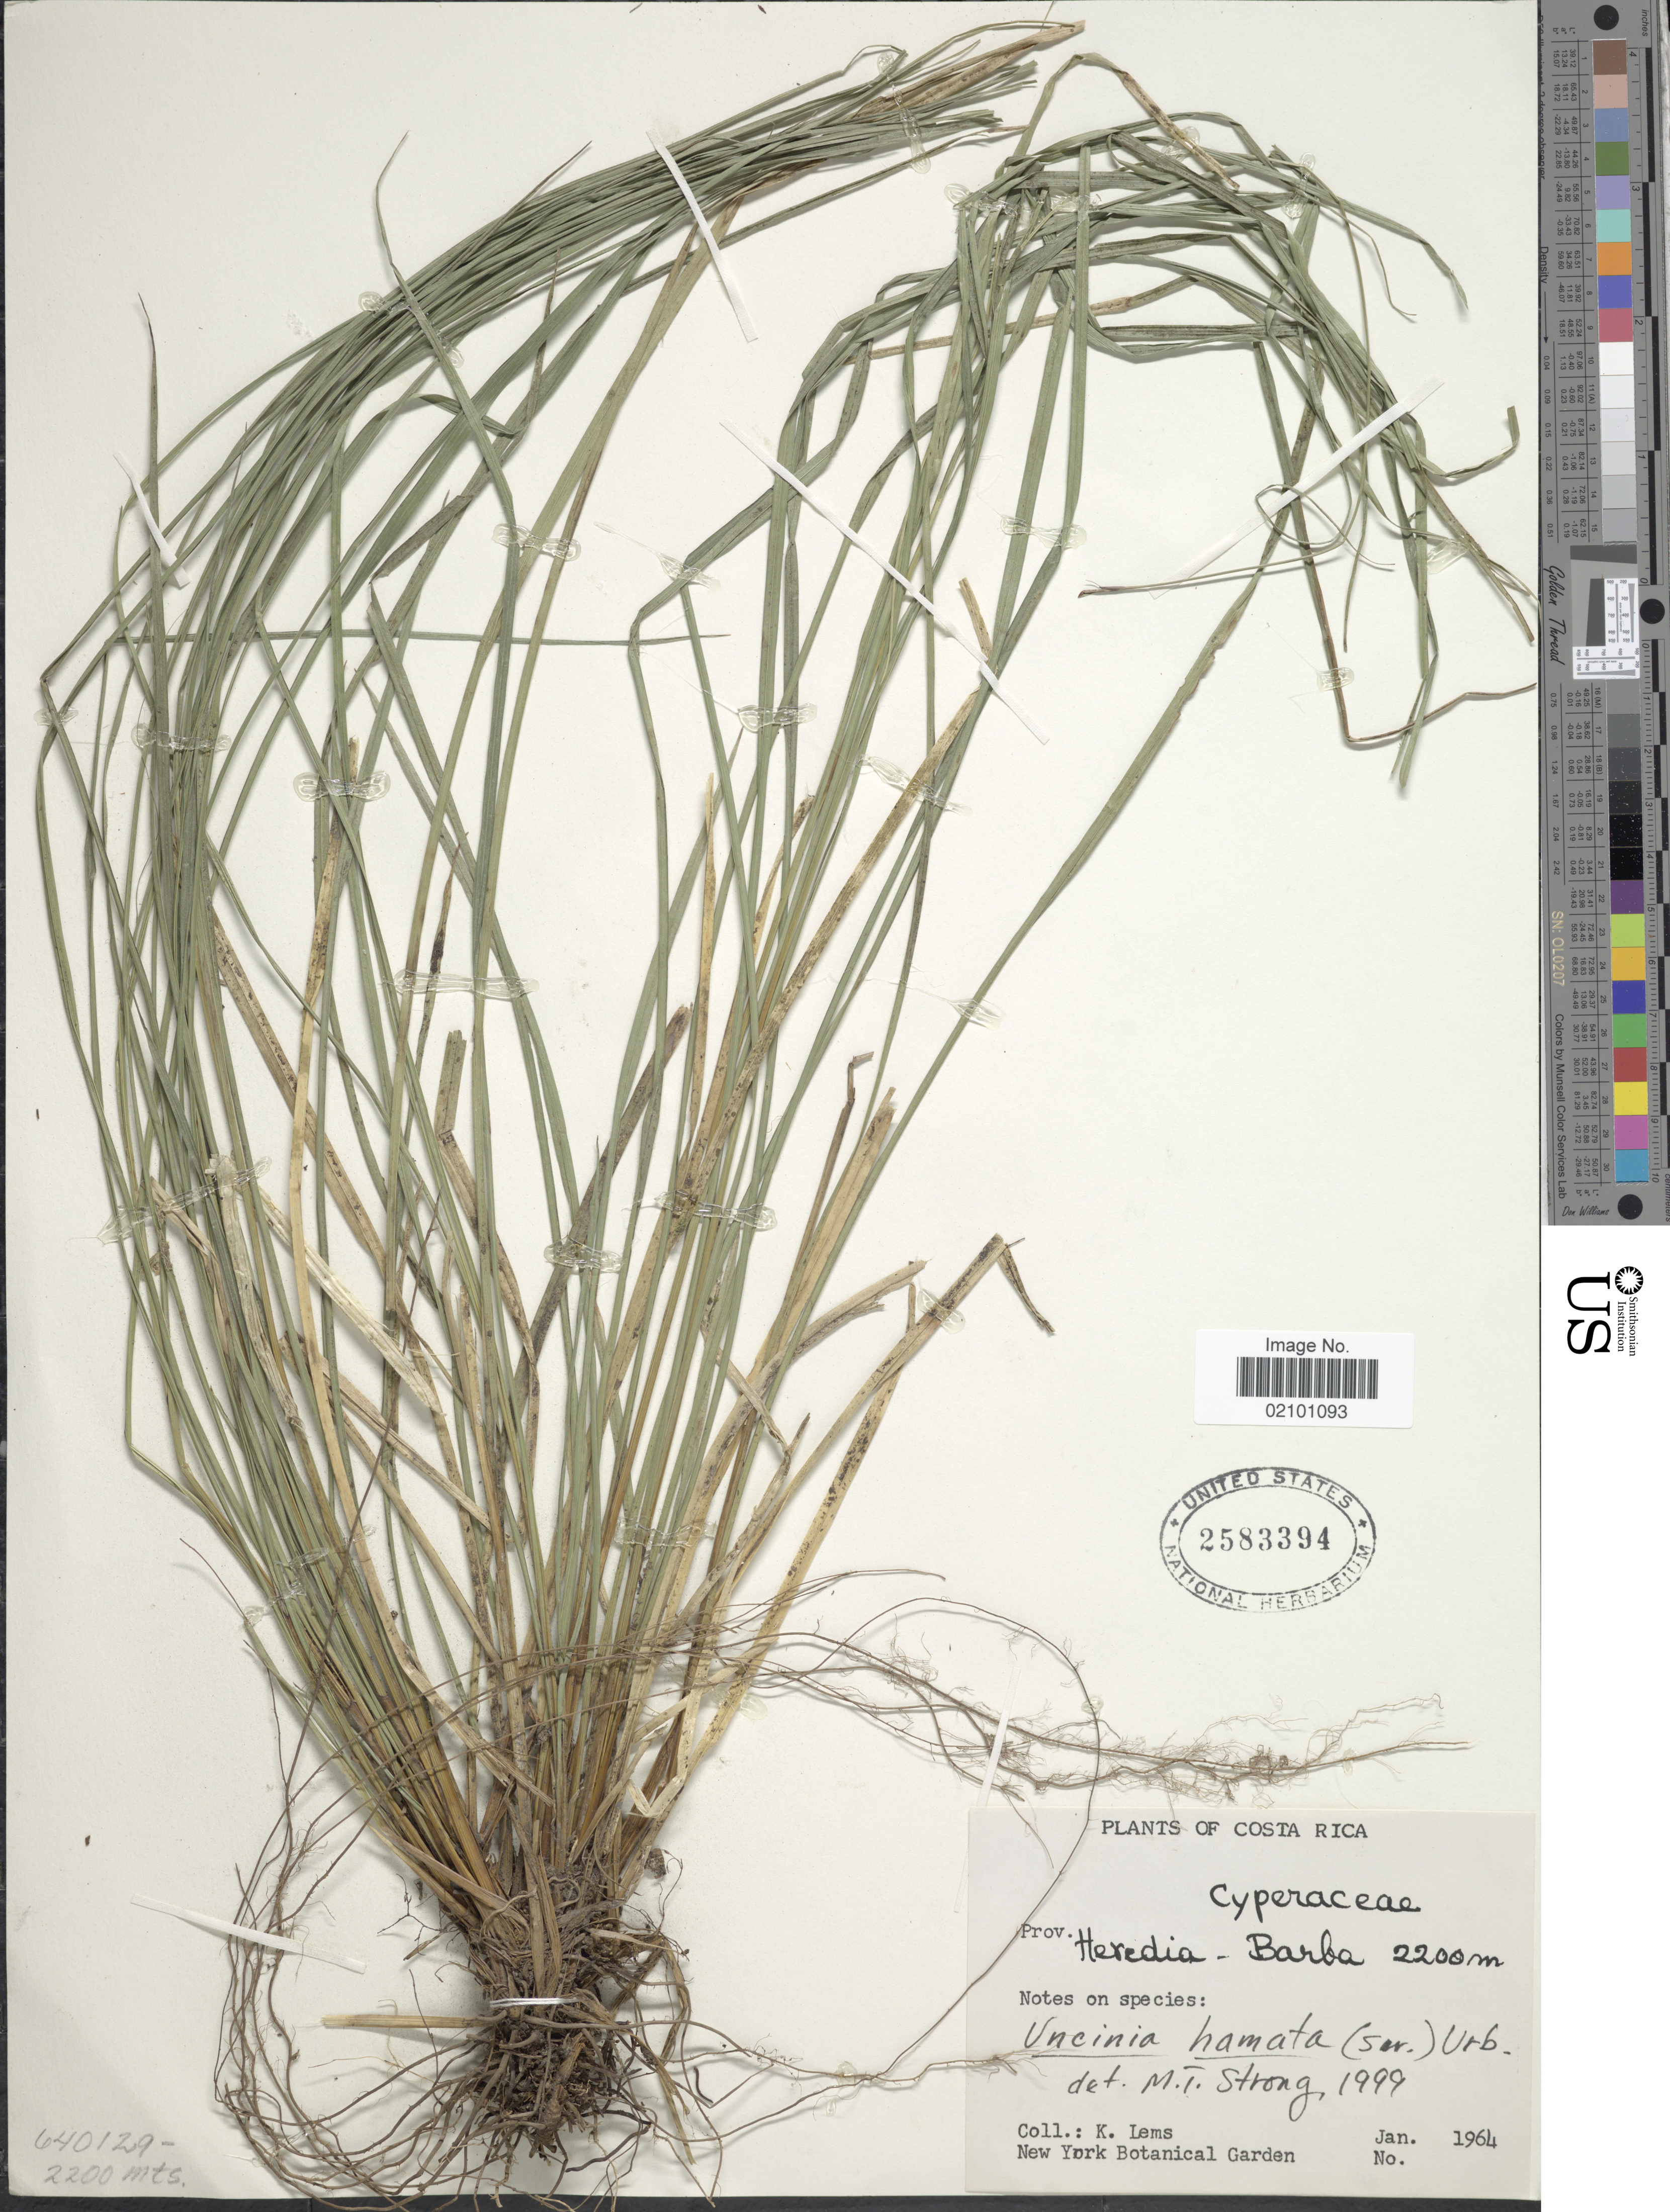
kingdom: Plantae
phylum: Tracheophyta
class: Liliopsida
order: Poales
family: Cyperaceae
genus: Carex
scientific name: Carex hamata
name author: Sw.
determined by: Strong, M. T., (US), Smithsonian Institution - National Museum of Natural History (UNITED STATES)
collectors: K. Lems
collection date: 1964-01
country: Costa Rica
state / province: Heredia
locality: Heredia-Barba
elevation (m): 2200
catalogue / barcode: US 2583394